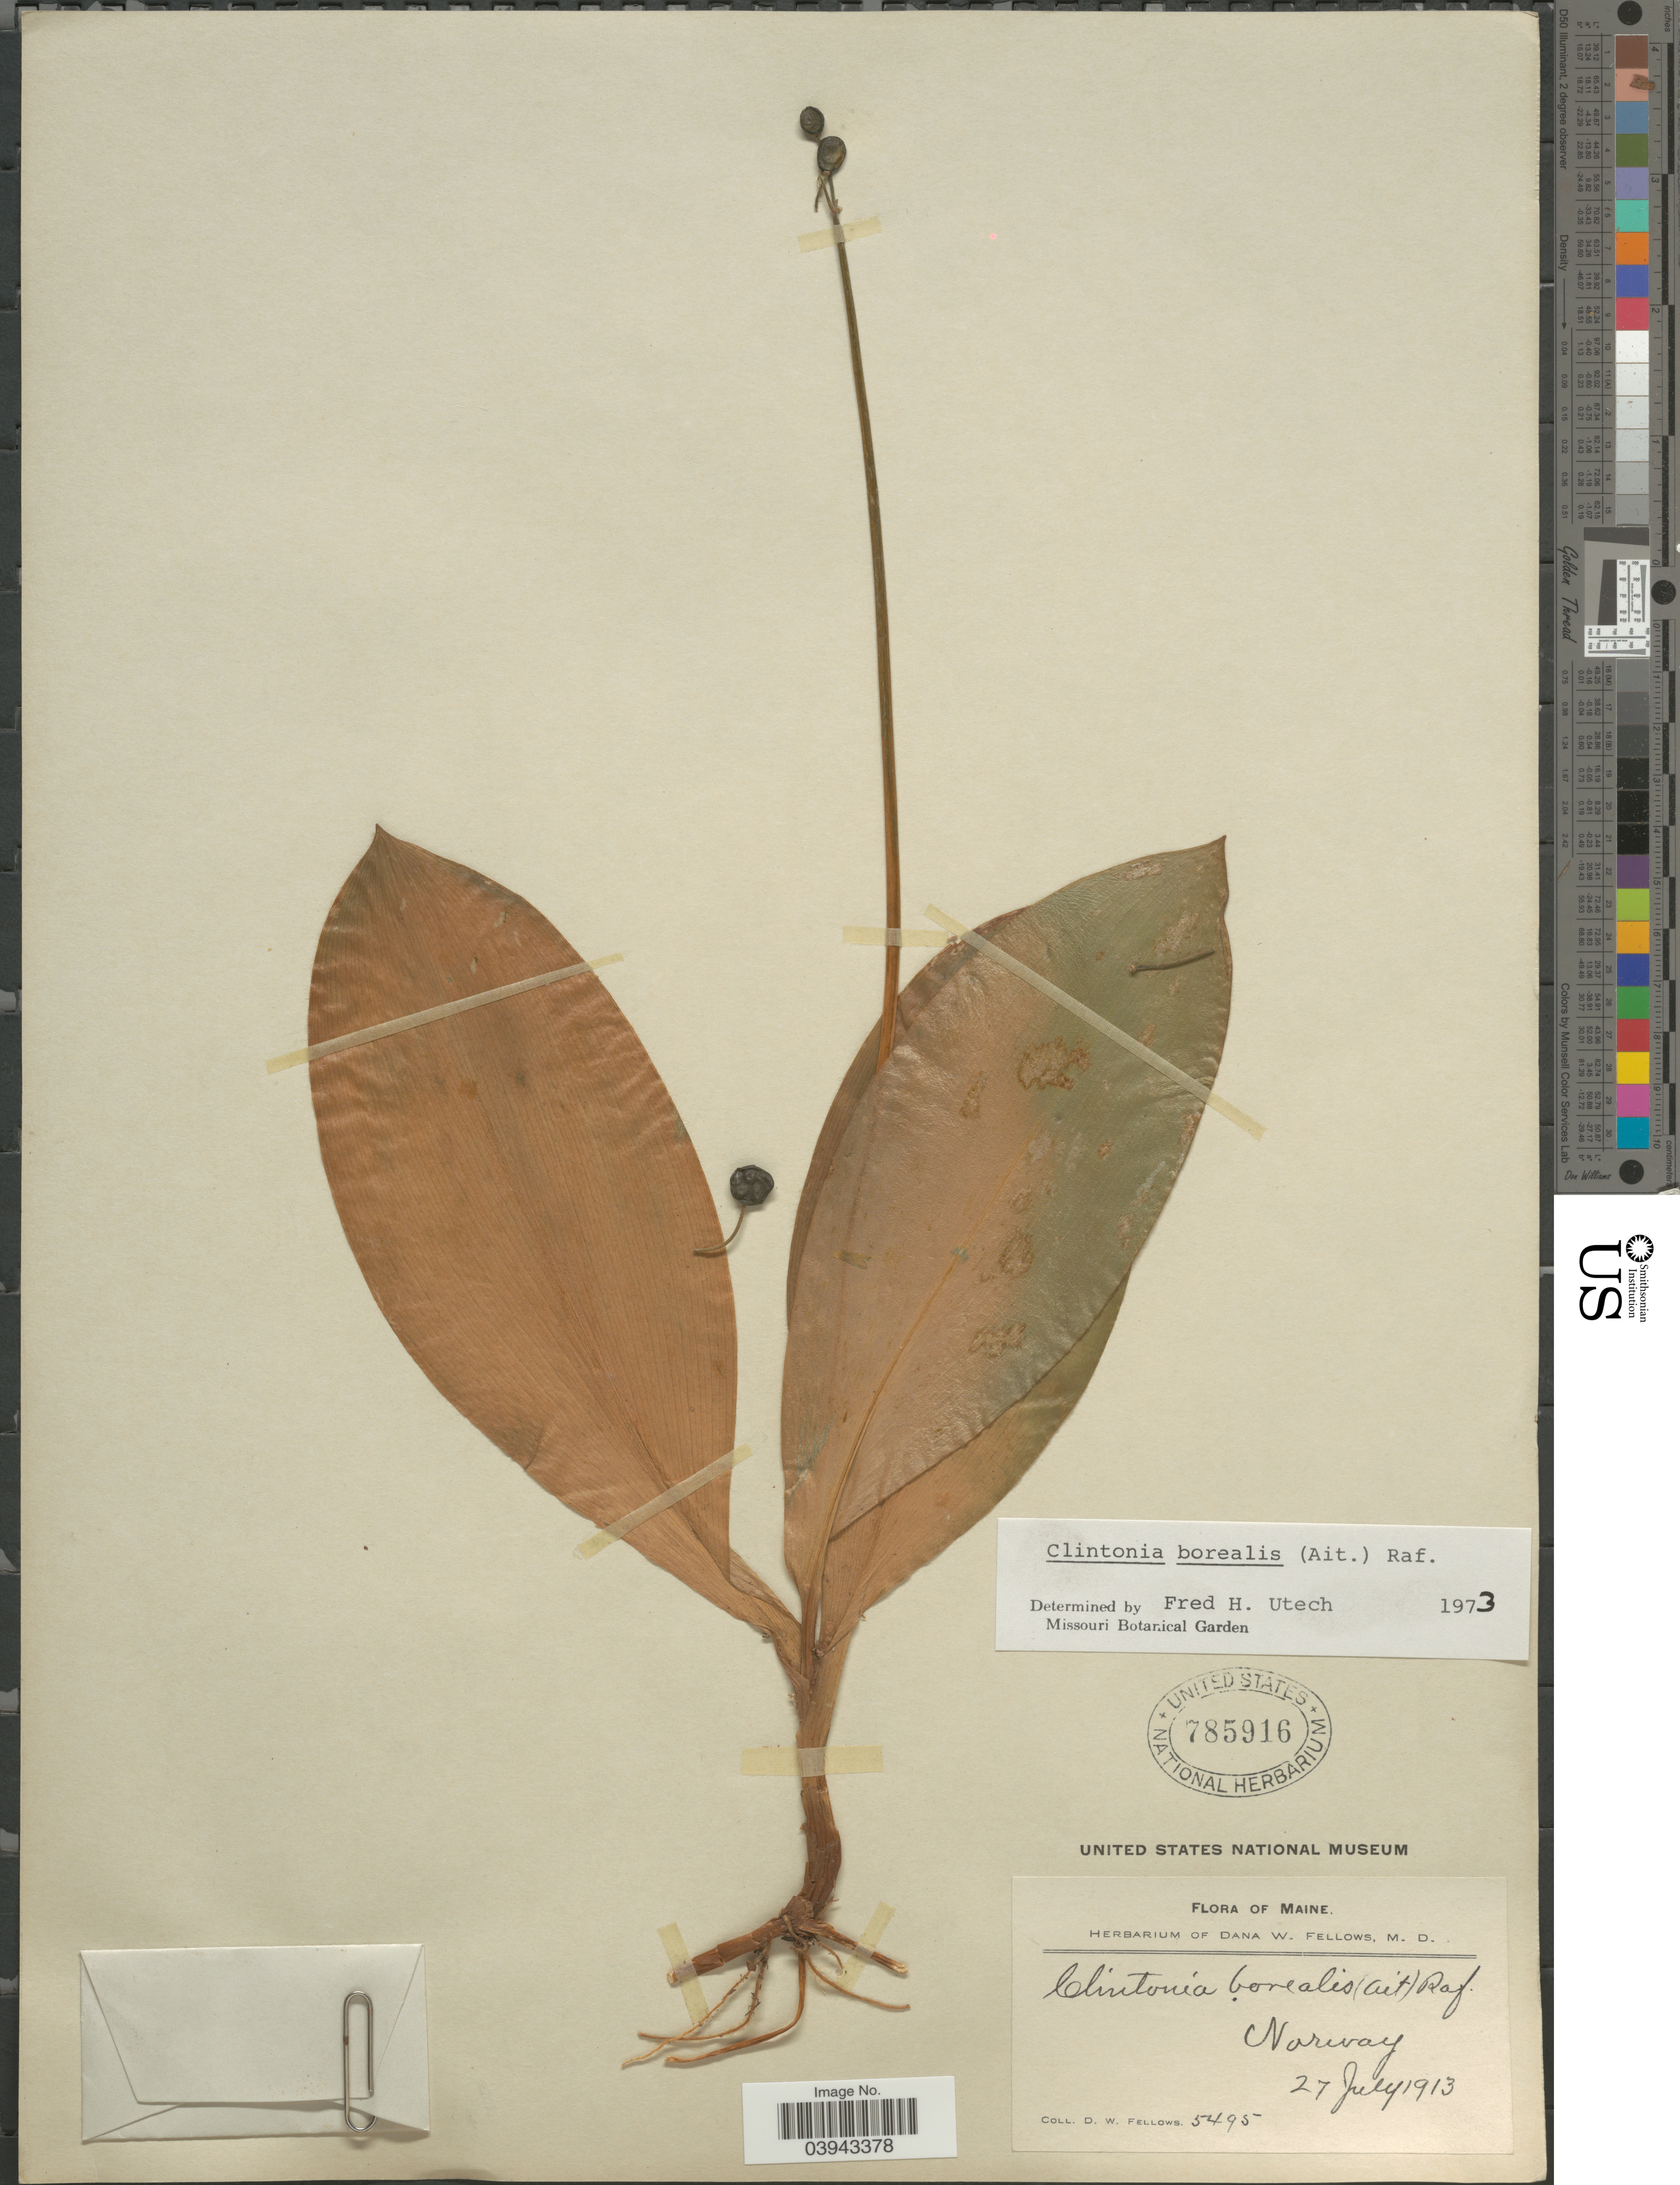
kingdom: Plantae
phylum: Tracheophyta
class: Liliopsida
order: Liliales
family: Liliaceae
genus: Clintonia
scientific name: Clintonia borealis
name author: (Aiton) Raf.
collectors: D. W. Fellows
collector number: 5495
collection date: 1913-07-27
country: United States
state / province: Maine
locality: Norway.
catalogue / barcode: US 785916